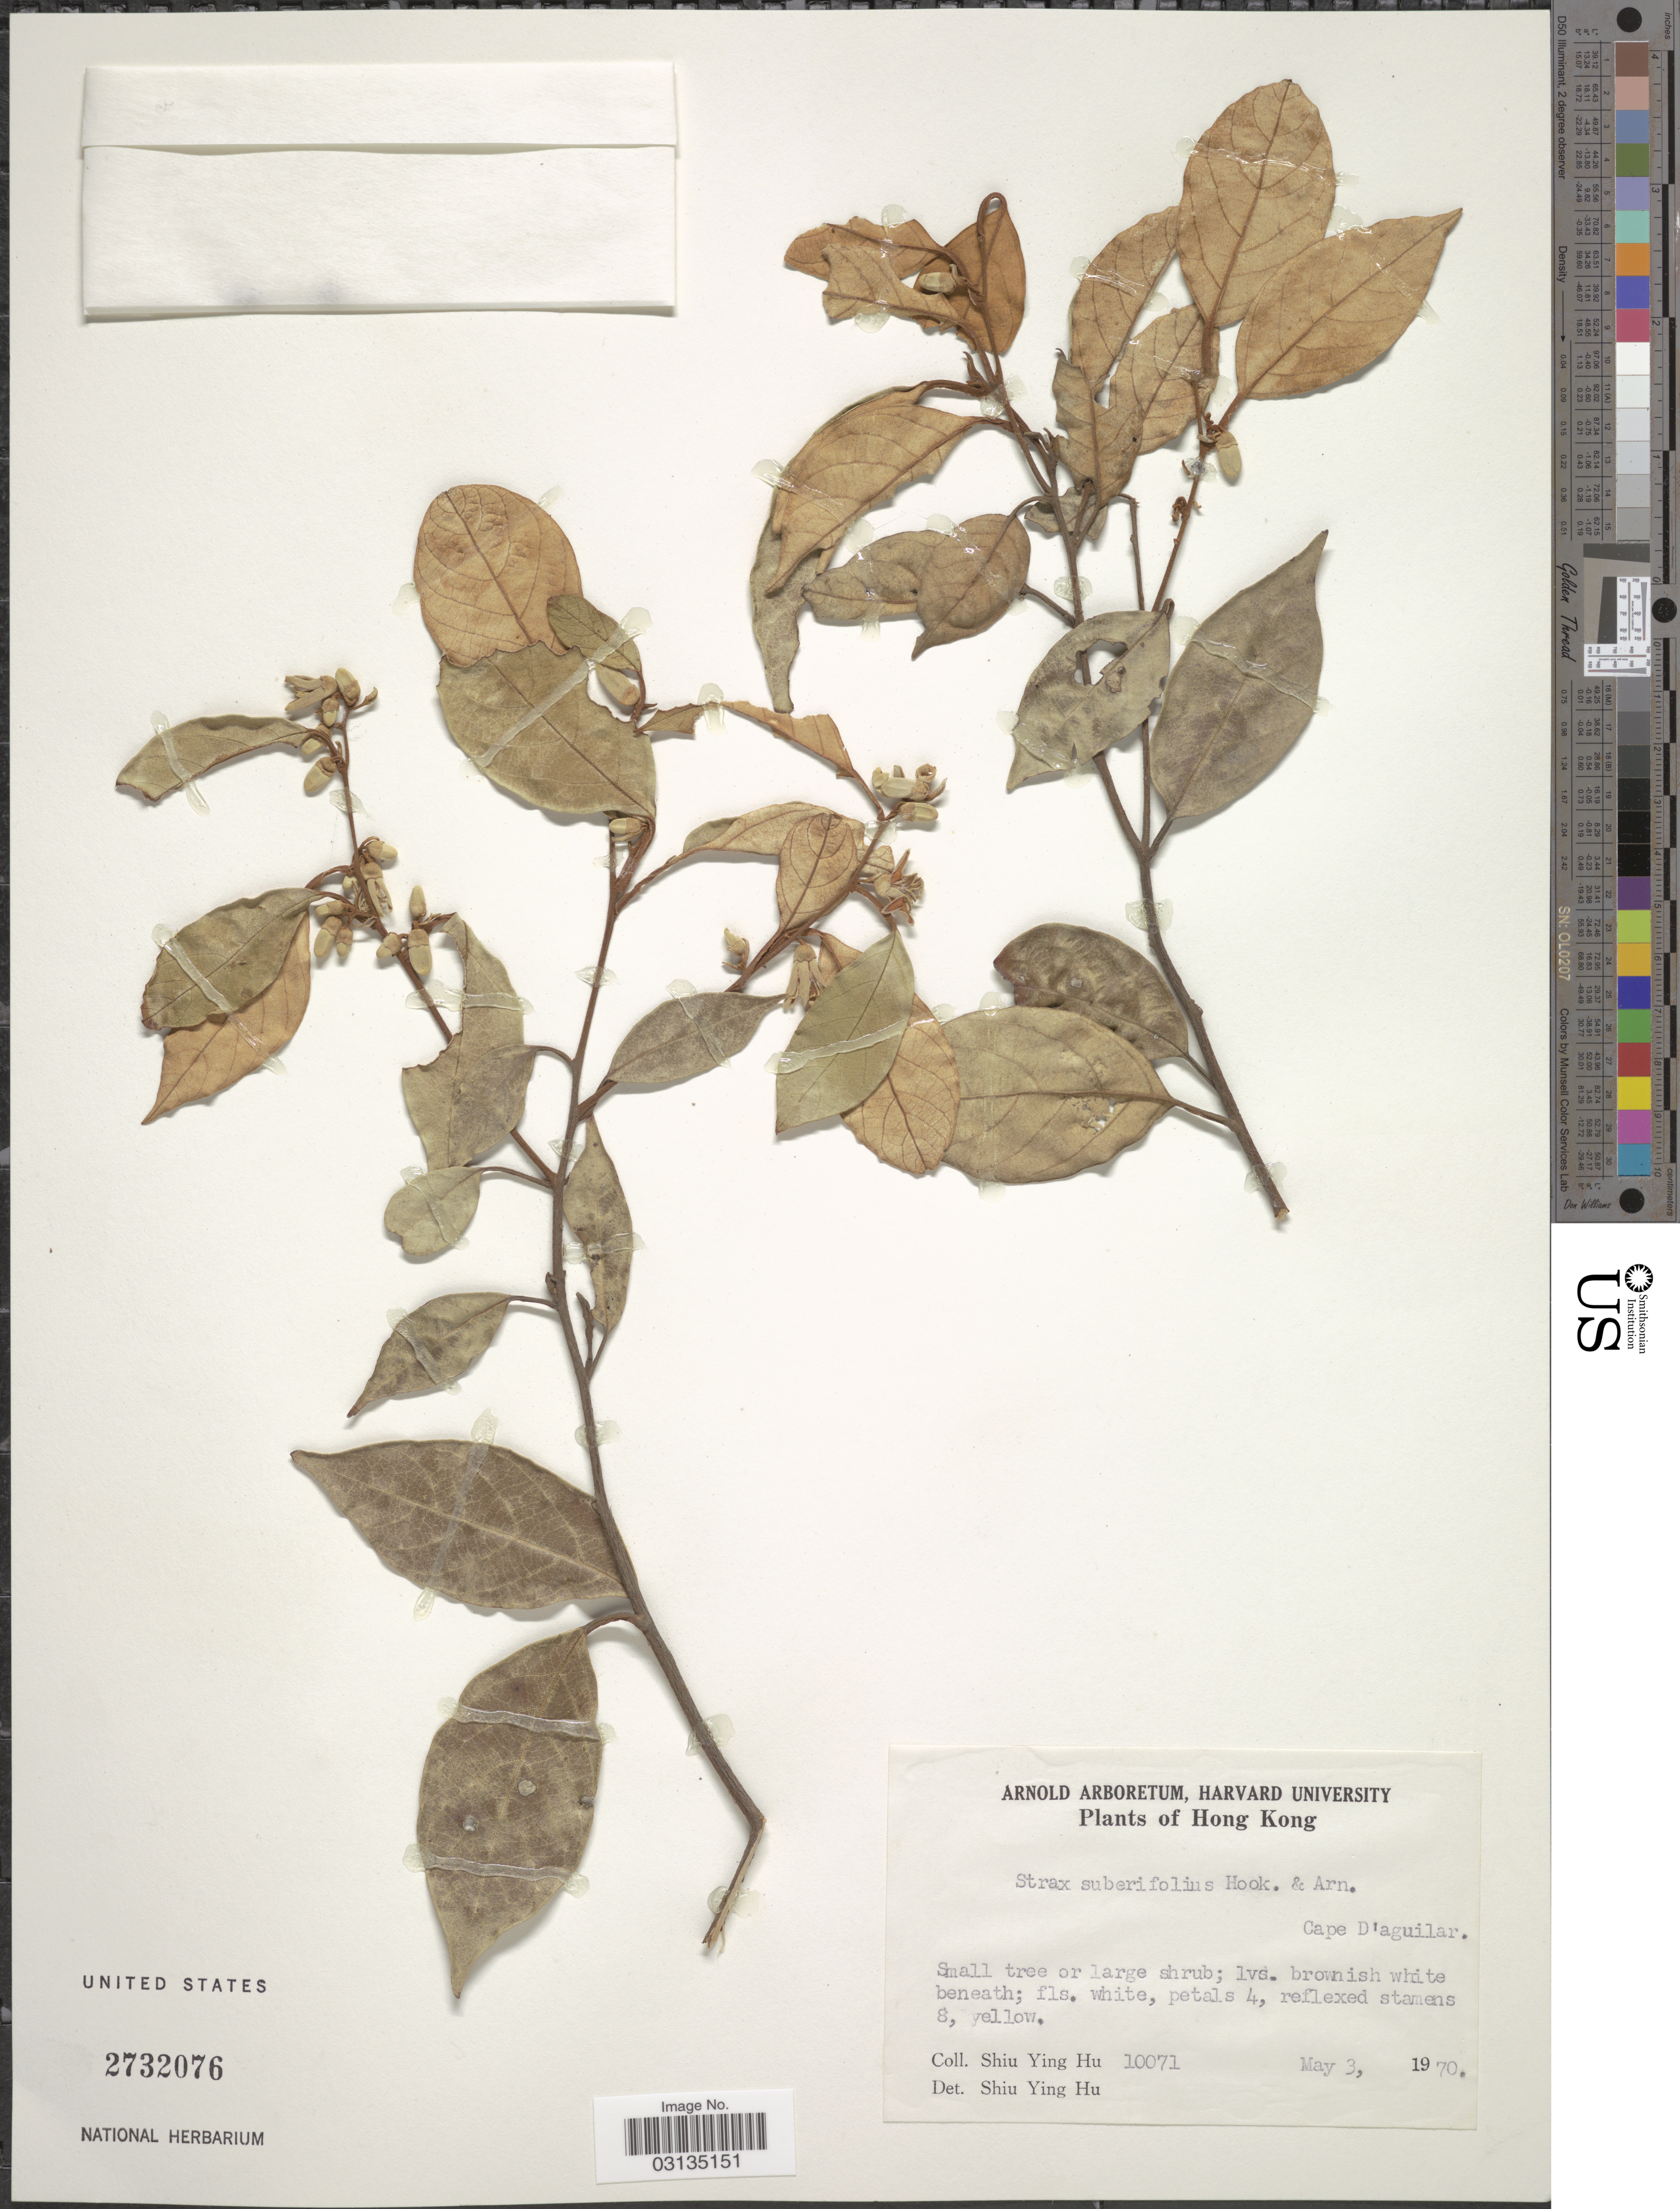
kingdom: Plantae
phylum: Tracheophyta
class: Magnoliopsida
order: Ericales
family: Styracaceae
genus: Styrax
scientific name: Styrax suberifolius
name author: Hook. & Arn.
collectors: S. Y. Hu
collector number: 10071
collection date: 1970-05-03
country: China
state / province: Hong Kong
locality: Hong Kong, Cape D'aguilar.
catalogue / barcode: US 2732076